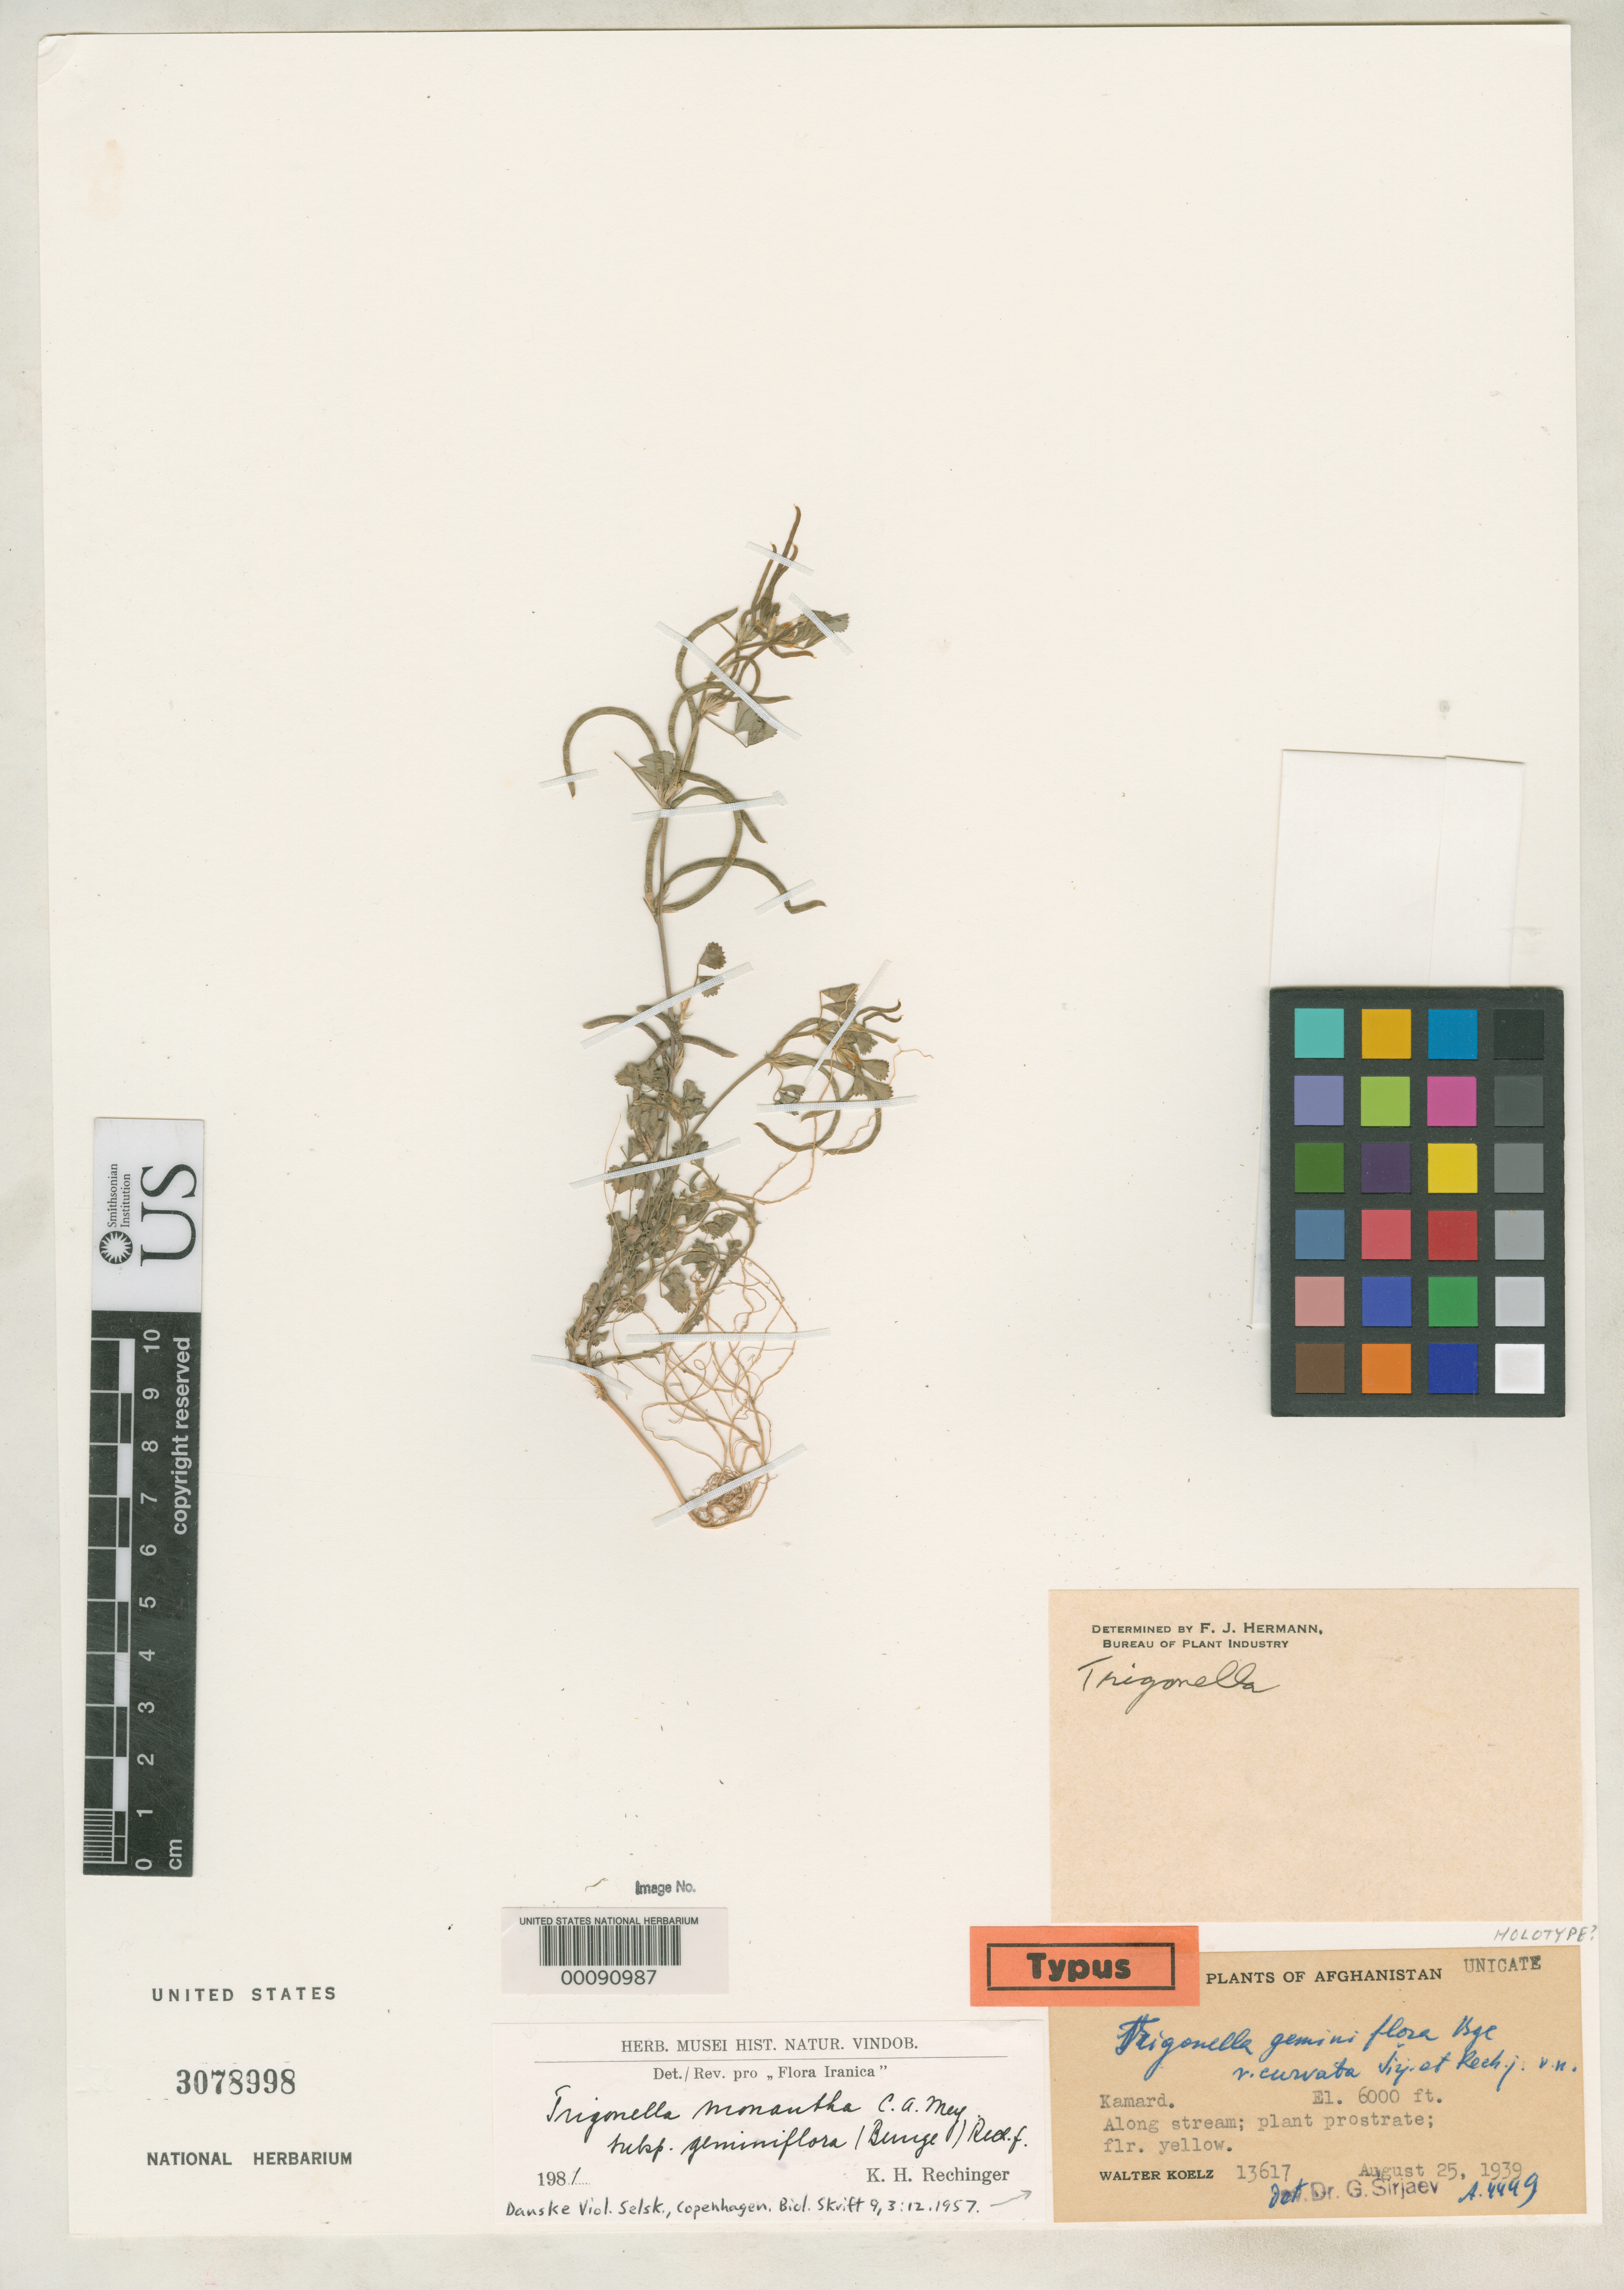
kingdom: Plantae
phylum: Tracheophyta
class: Magnoliopsida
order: Fabales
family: Fabaceae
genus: Trigonella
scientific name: Trigonella geminiflora var. curvata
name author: Širj. & Rech. f.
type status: Possible Holotype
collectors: W. N. Koelz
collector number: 13617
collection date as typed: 25 Aug 1939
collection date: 1939-08-25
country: Afghanistan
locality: Kamard.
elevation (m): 1829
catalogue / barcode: US 3078998